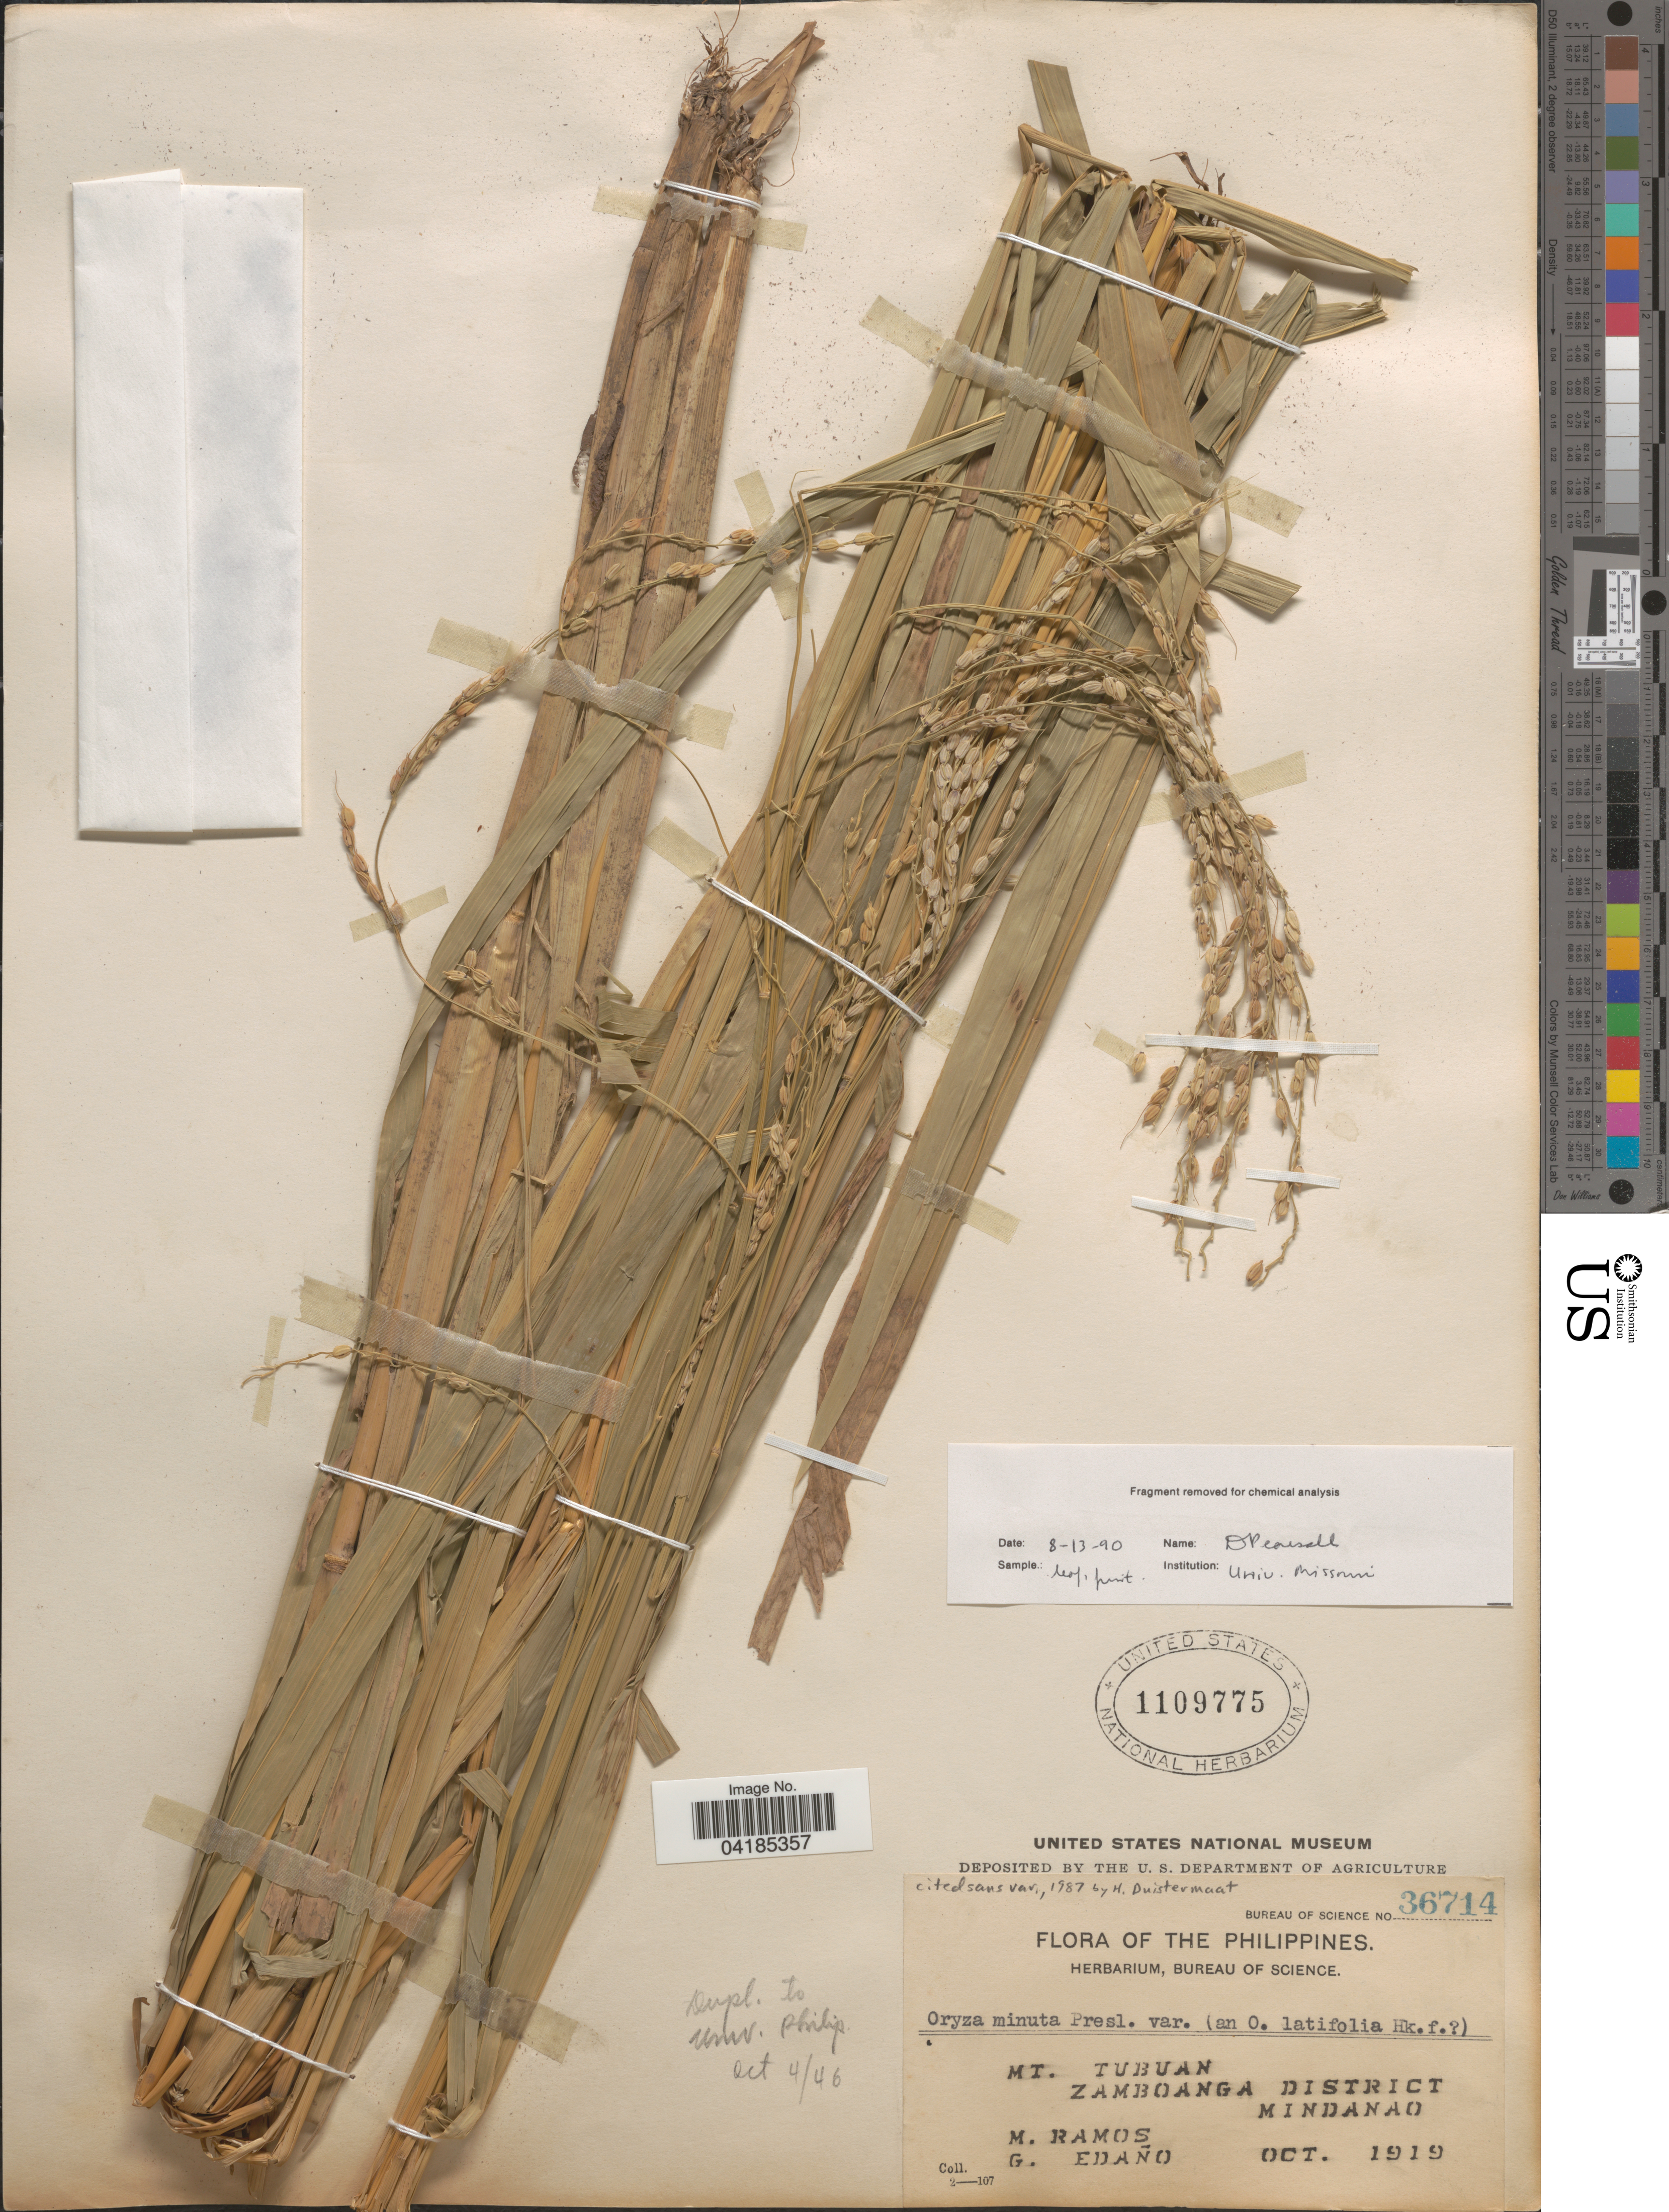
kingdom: Plantae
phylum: Tracheophyta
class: Liliopsida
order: Poales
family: Poaceae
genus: Oryza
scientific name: Oryza latifolia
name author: Desv.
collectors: M. Ramos & G. Edaño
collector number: Bureau of Science 36714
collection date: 1919-10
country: Philippines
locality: Mt. Tubuan. Zamboanga District. Mindanao.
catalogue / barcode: US 1109775